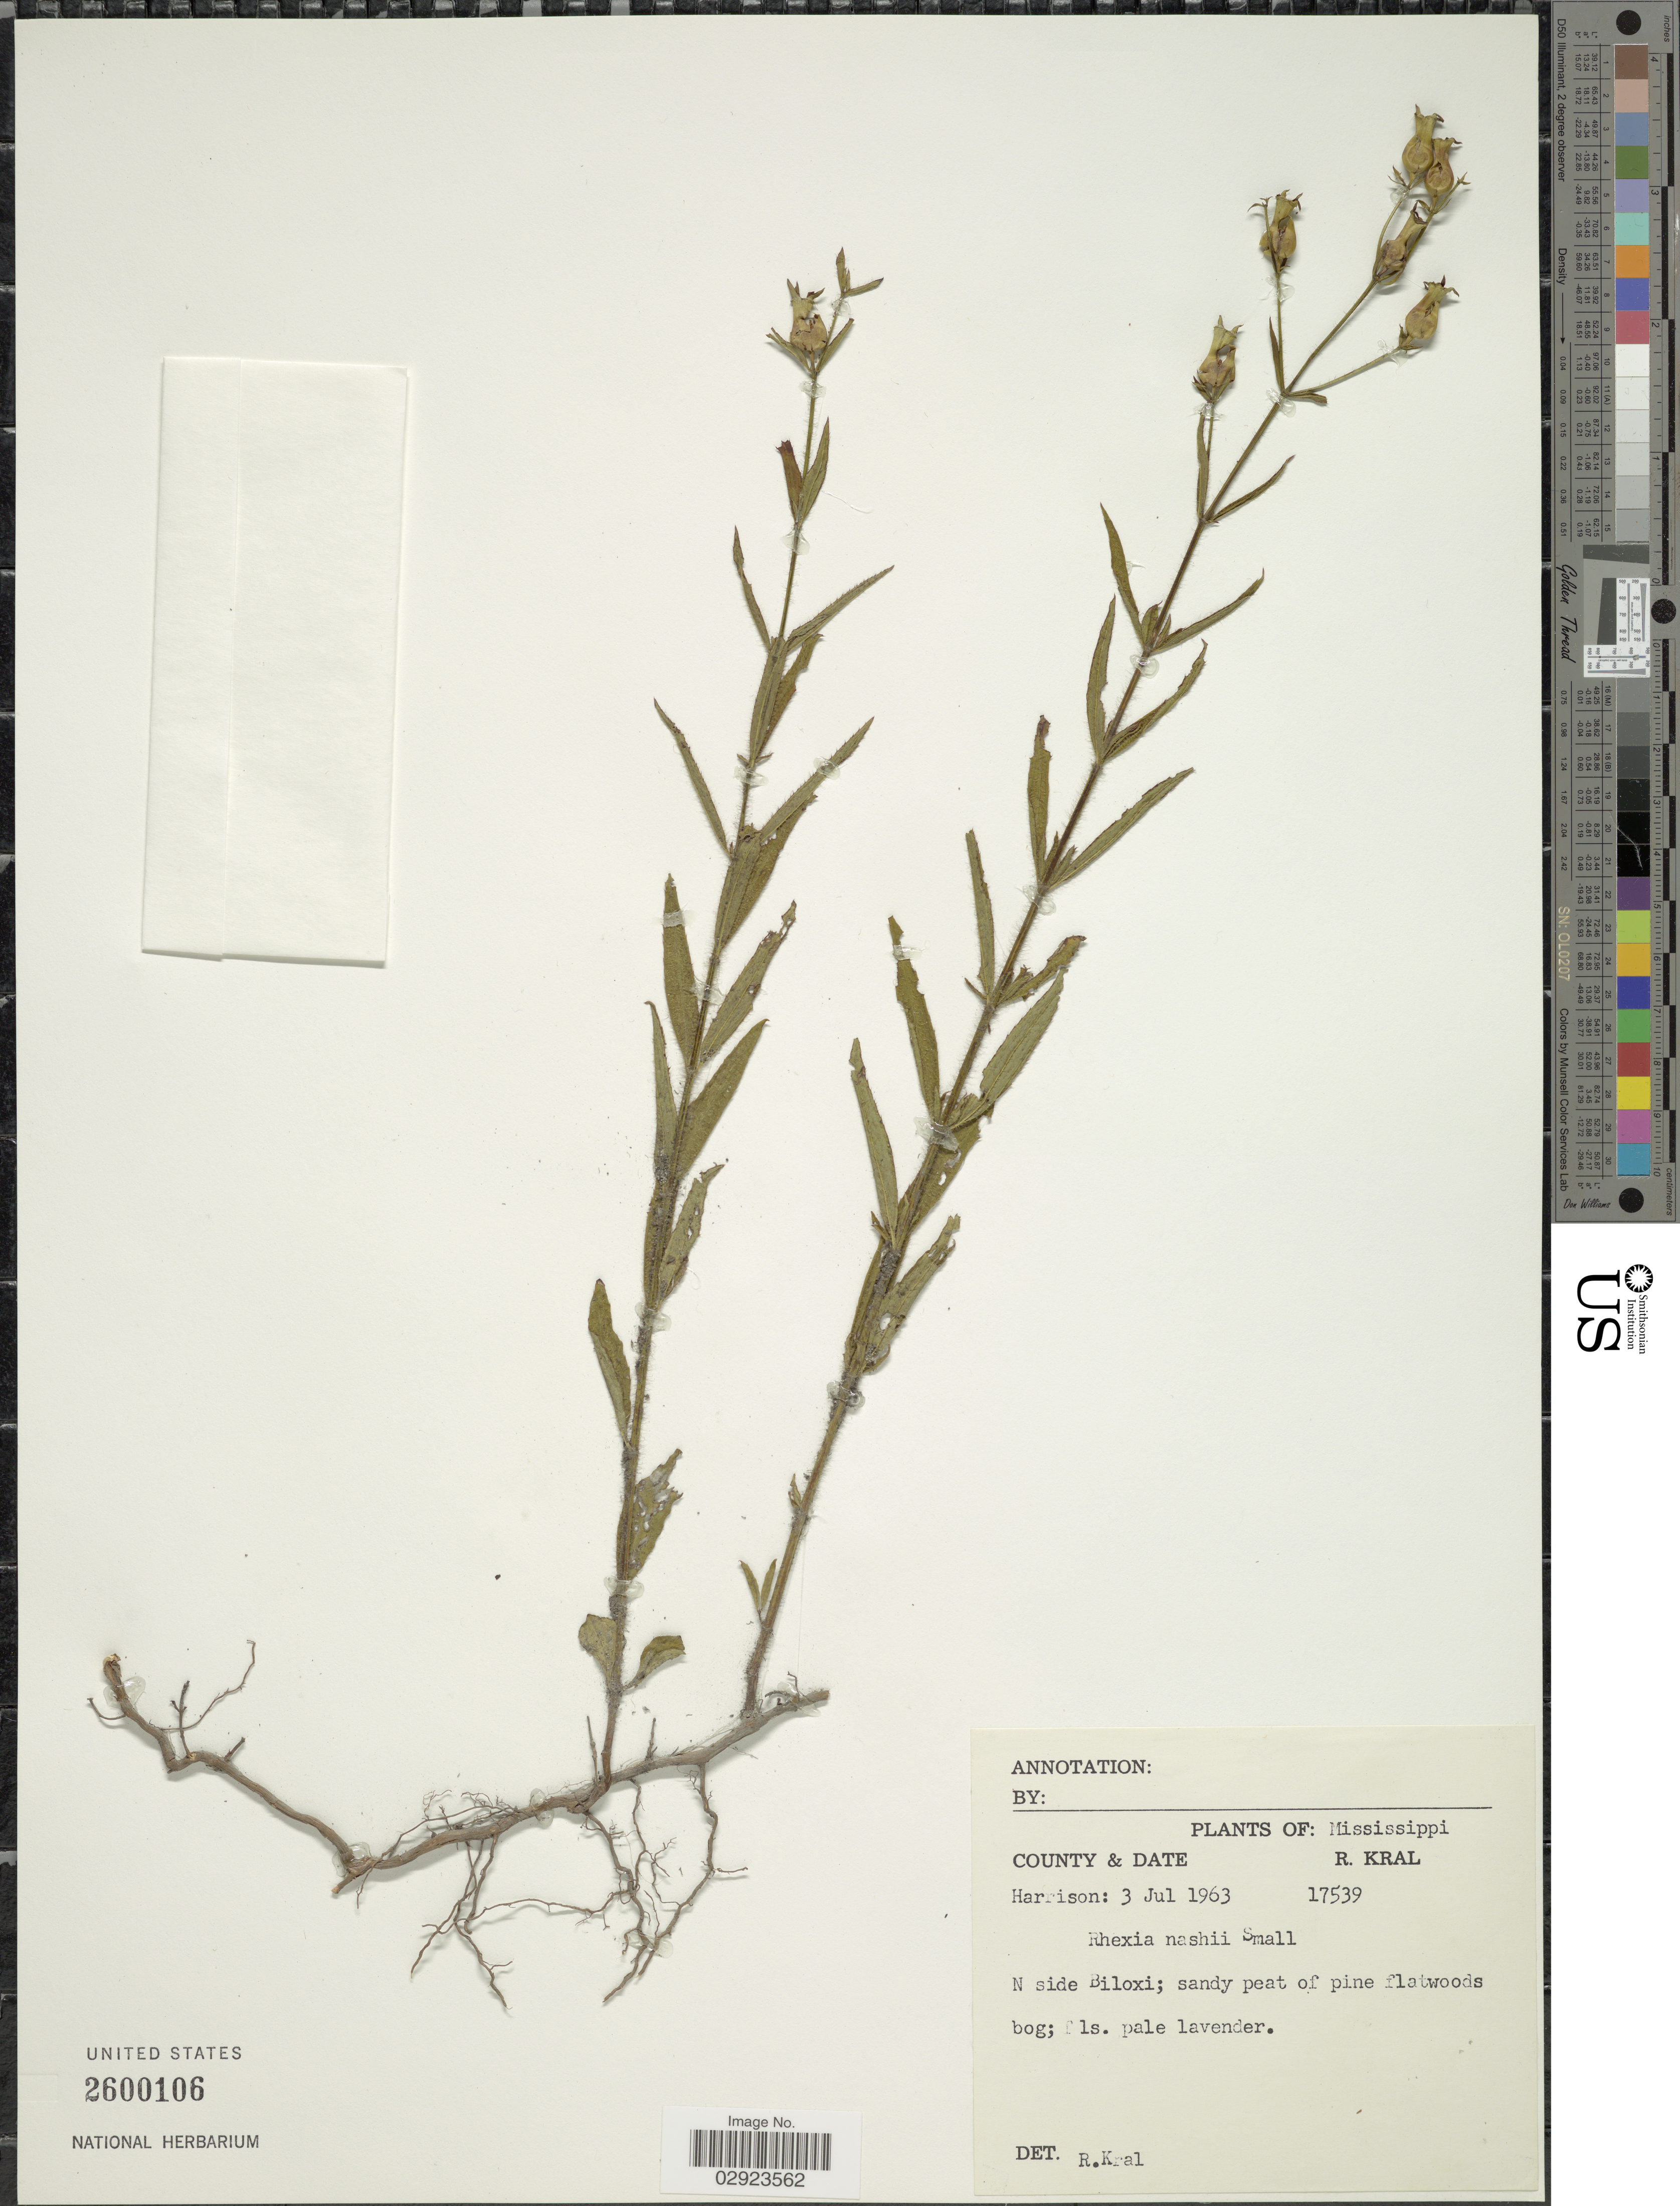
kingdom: Plantae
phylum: Tracheophyta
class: Magnoliopsida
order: Myrtales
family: Melastomataceae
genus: Rhexia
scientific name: Rhexia nashii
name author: Small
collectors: R. Kral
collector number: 17539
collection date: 1963-06-03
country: United States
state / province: Mississippi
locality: N side Biloxi.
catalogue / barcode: US 2600106